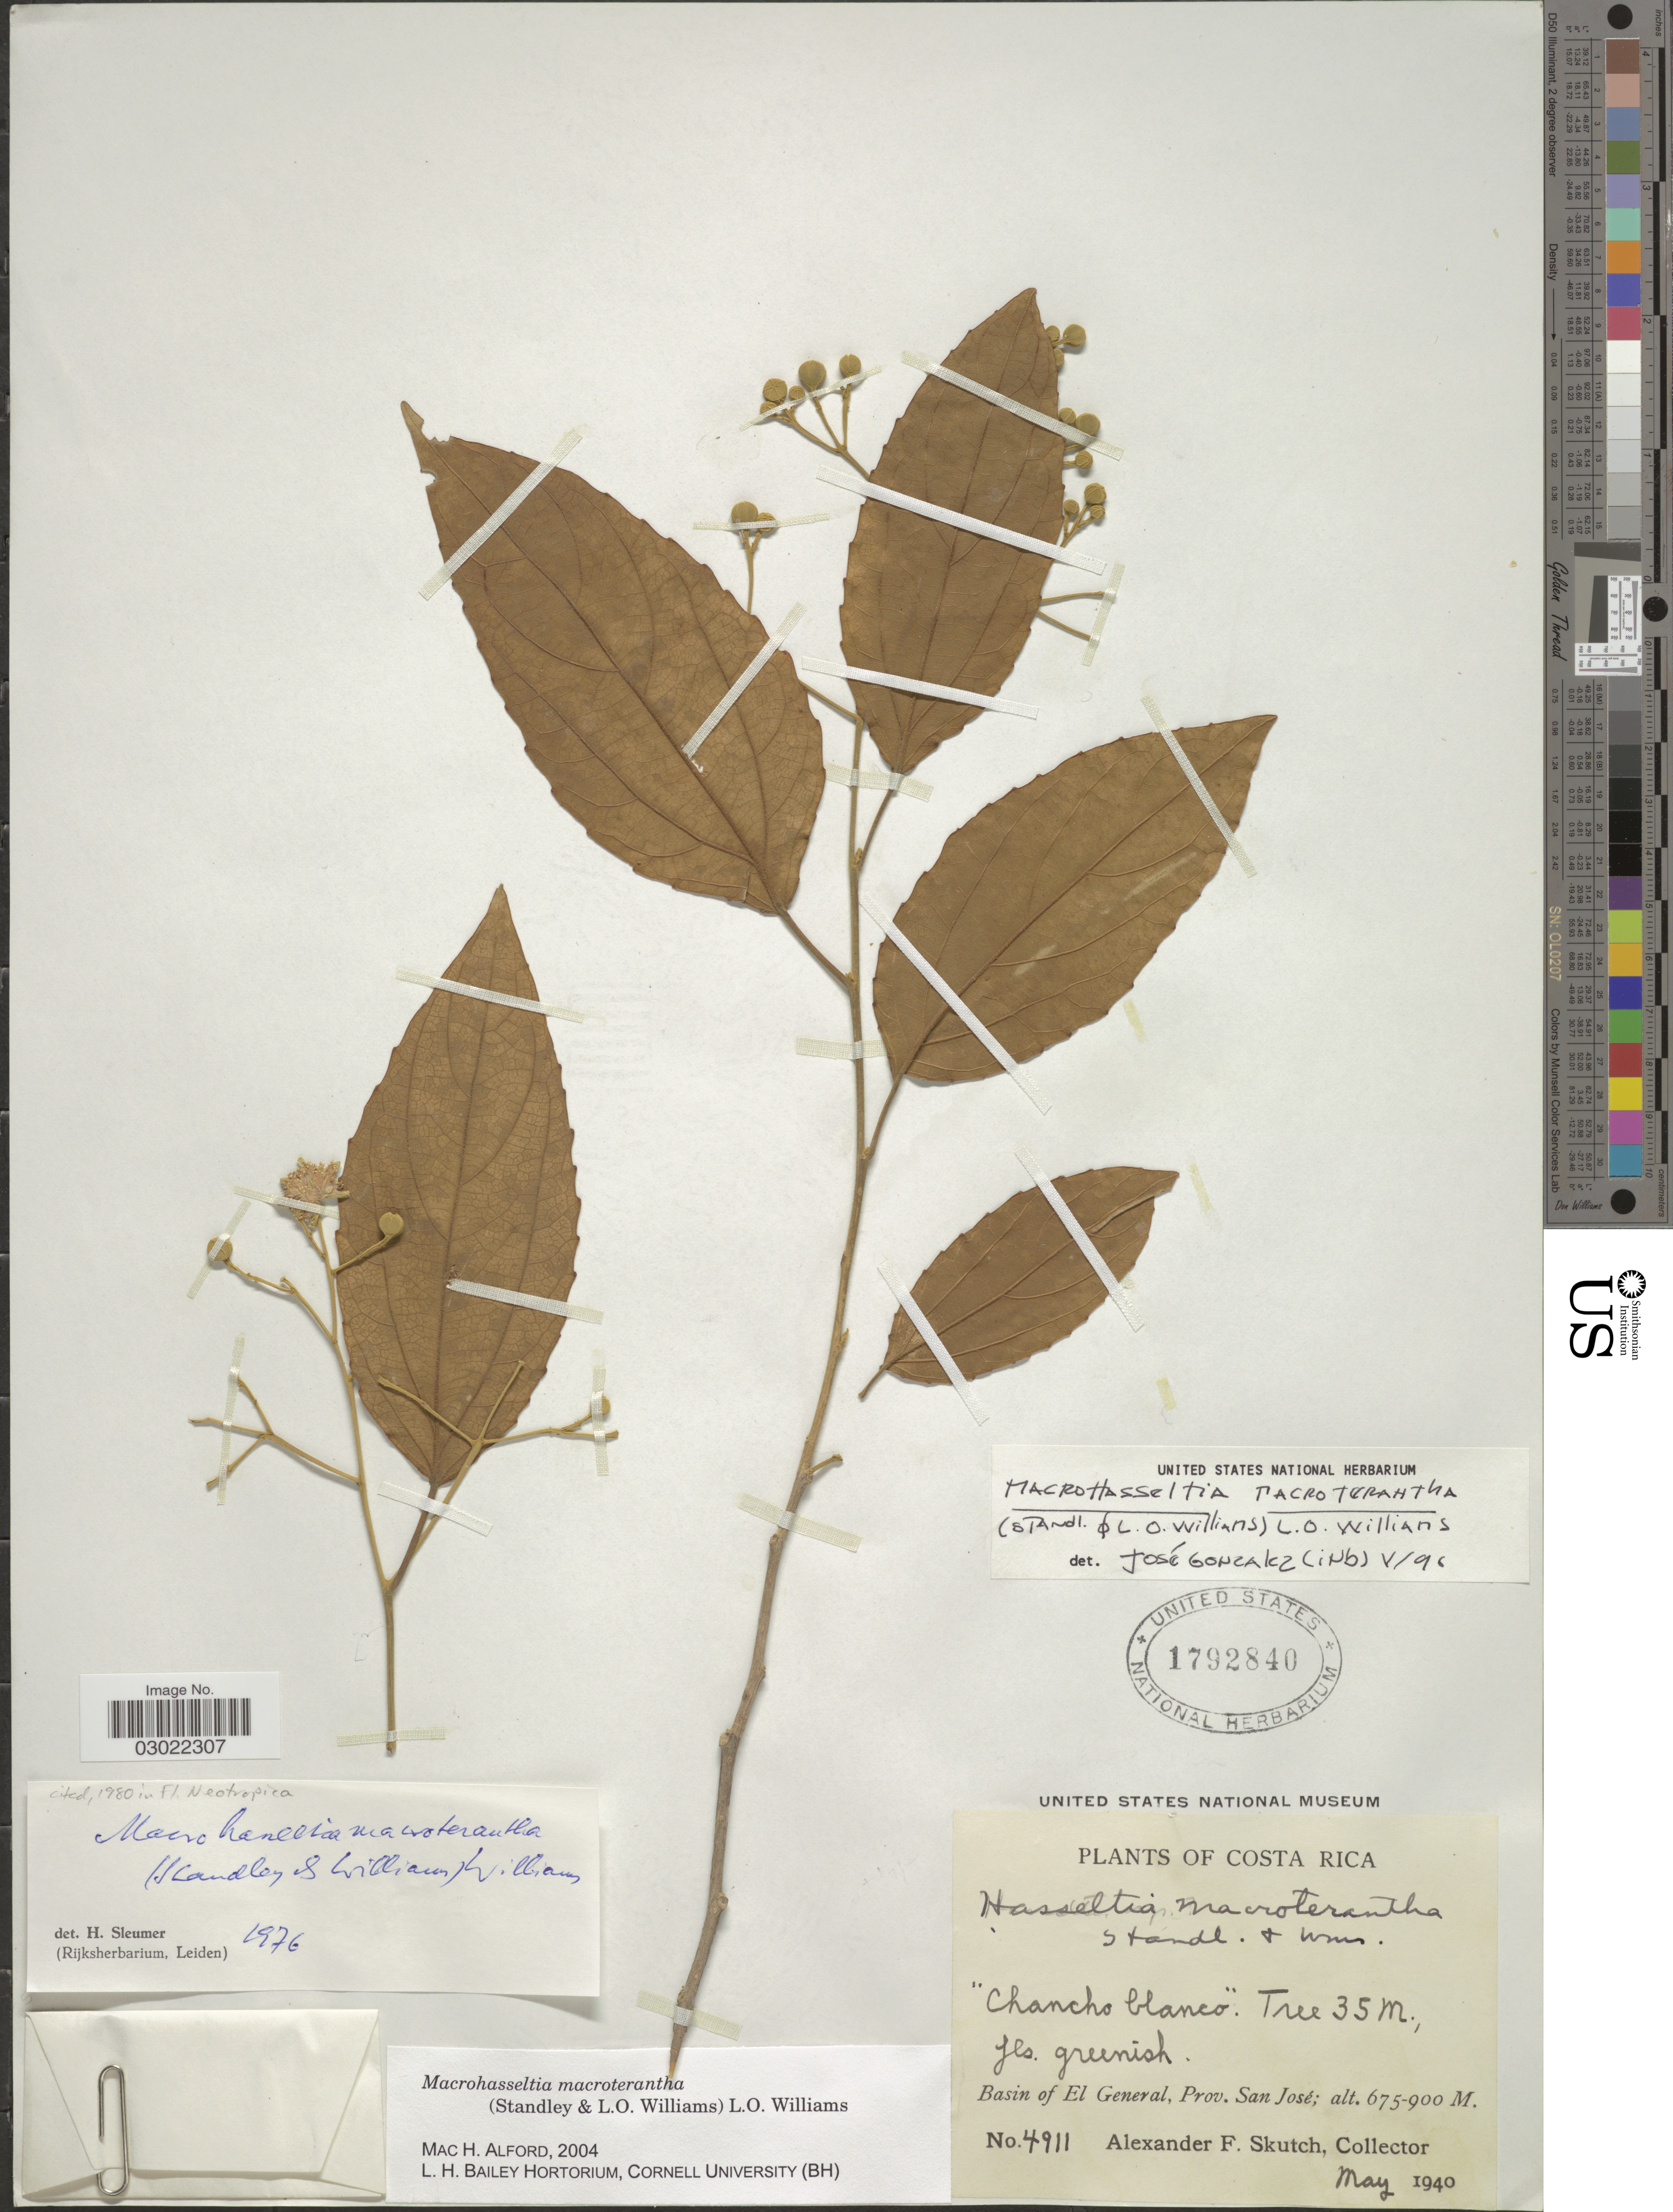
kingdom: Plantae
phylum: Tracheophyta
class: Magnoliopsida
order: Malpighiales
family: Salicaceae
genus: Macrohasseltia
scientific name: Macrohasseltia macroterantha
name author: (Standl. & L.O. Williams) L.O. Williams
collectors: A. F. Skutch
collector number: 4911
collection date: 1940-05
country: Costa Rica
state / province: San José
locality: Basin of El General, Prov. San José.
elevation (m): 675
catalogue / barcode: US 1792840